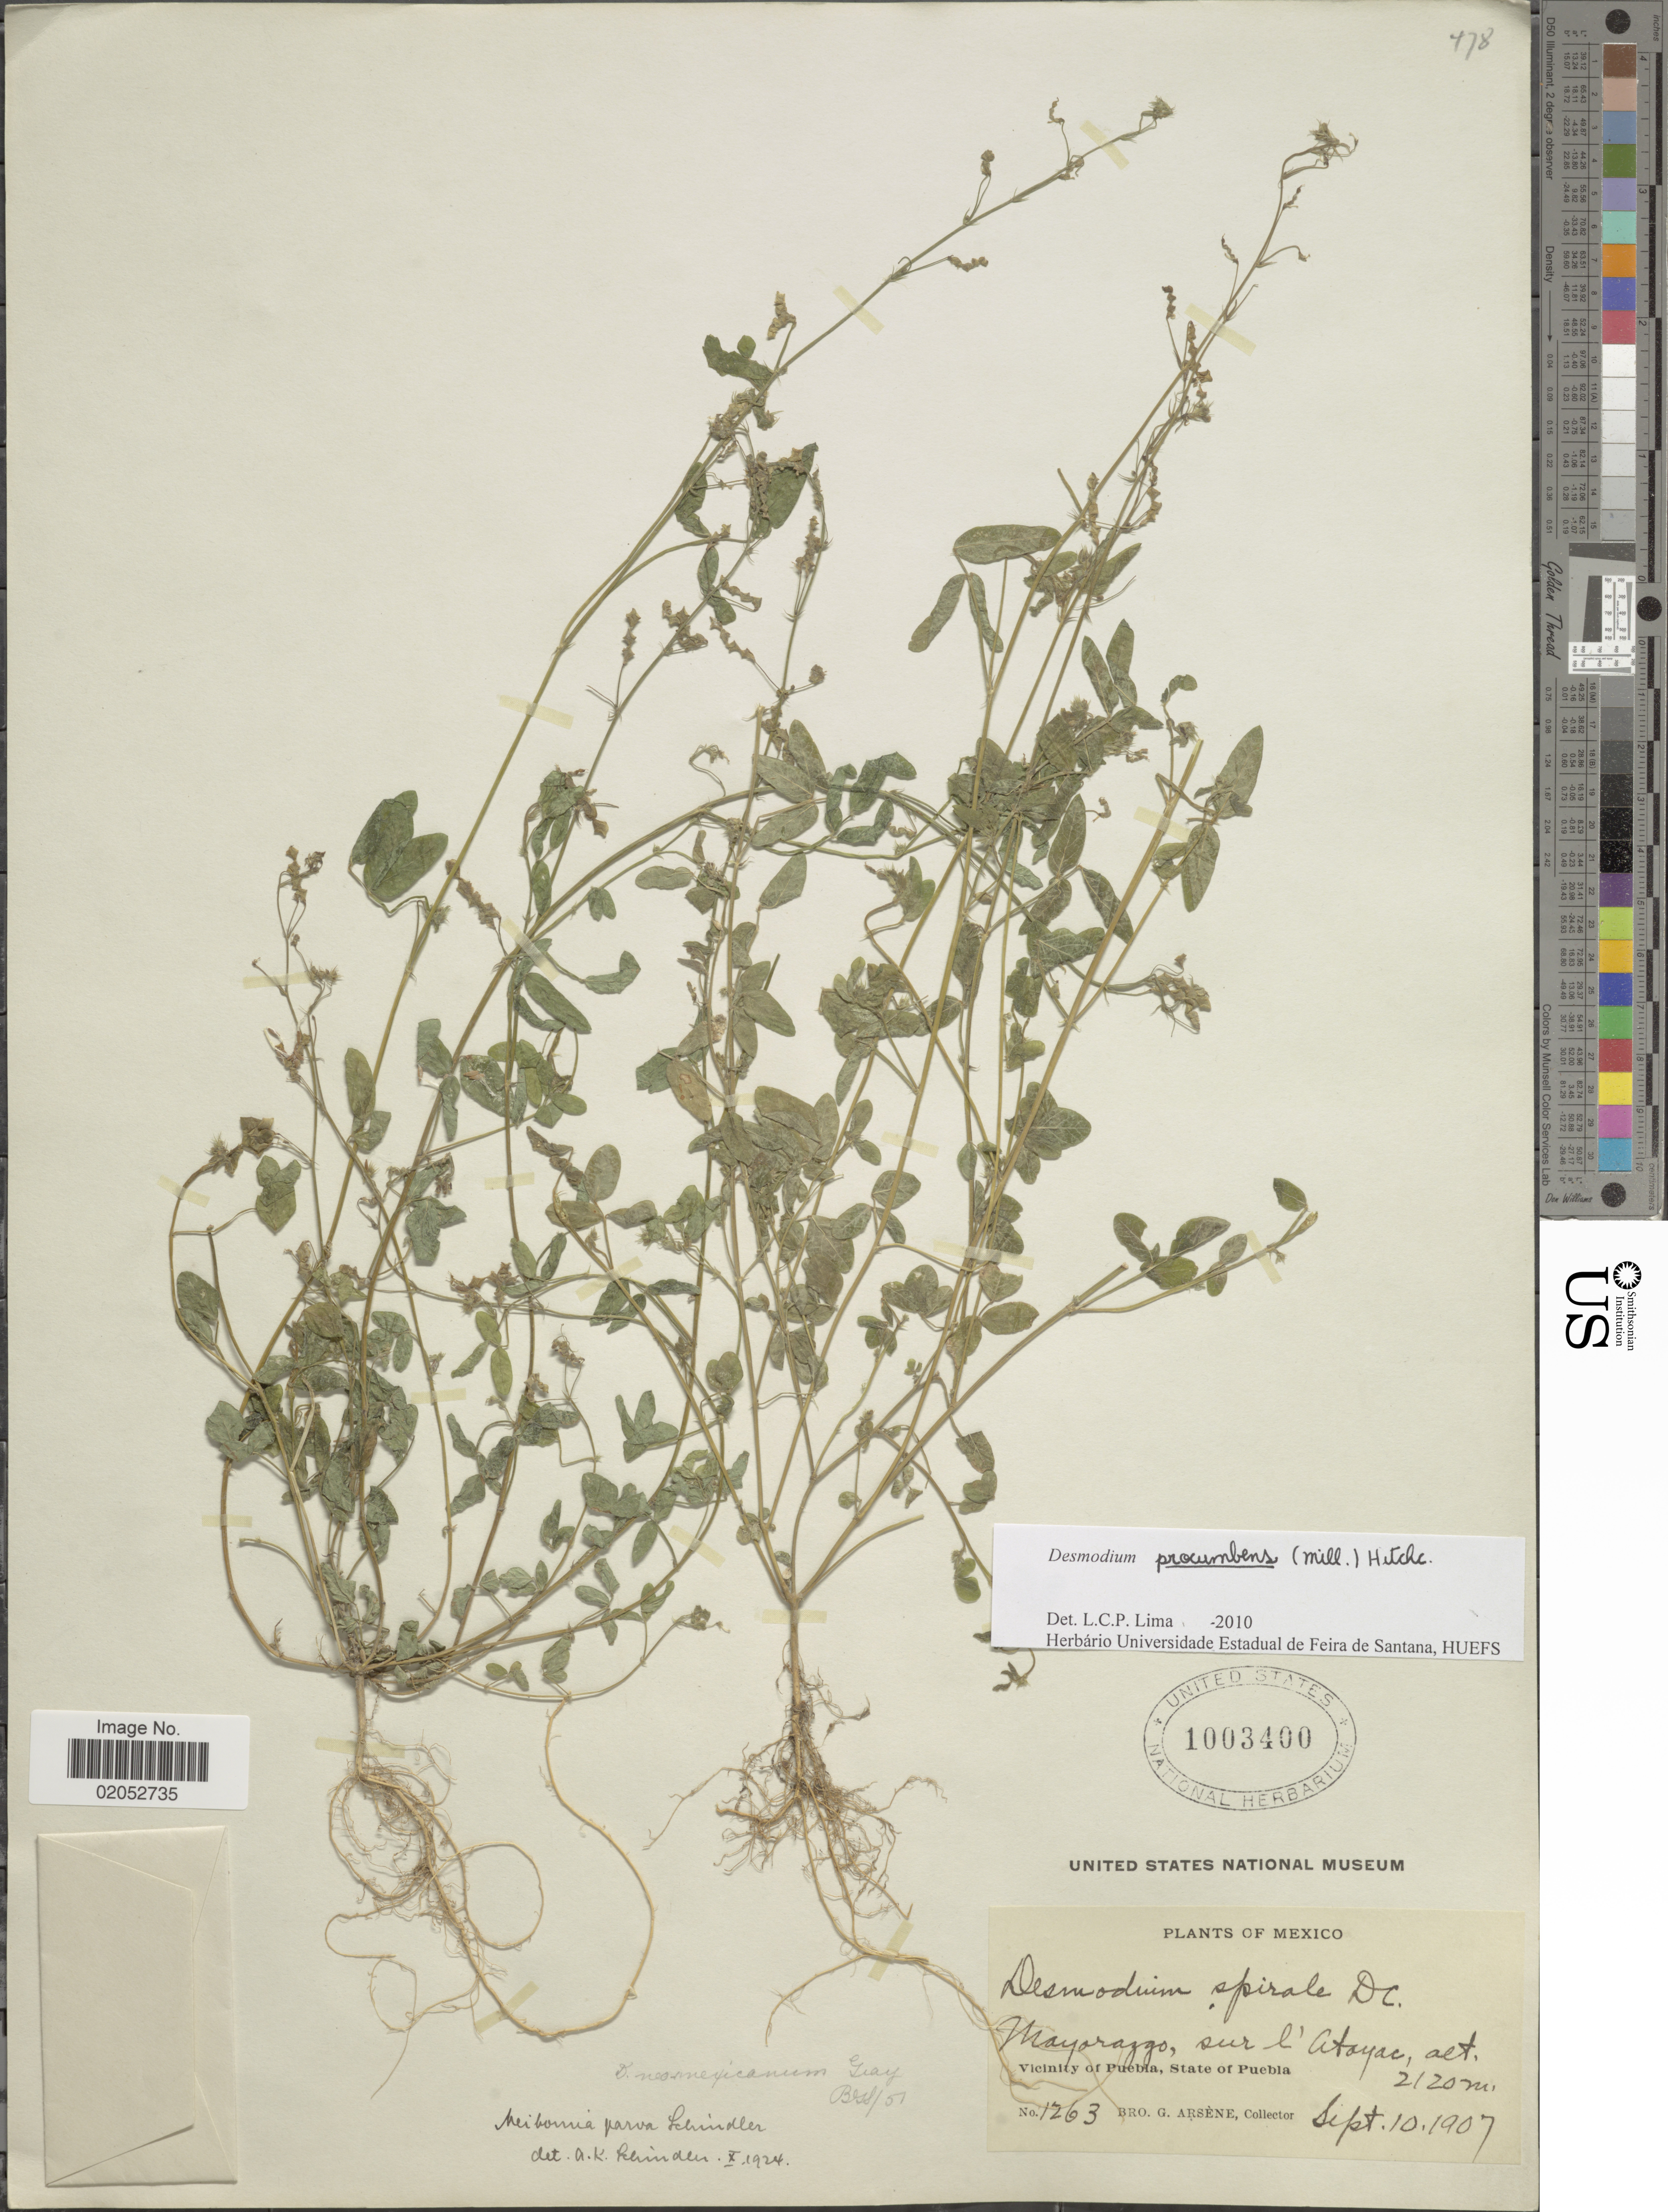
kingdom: Plantae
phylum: Tracheophyta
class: Magnoliopsida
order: Fabales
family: Fabaceae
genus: Desmodium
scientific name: Desmodium procumbens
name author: (Mill.) Hitchc.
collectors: Bro. G. Arsène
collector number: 1263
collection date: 1907-09-10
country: Mexico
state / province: Puebla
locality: Mayorazzo, sur l'Atoyac, Vicinity of Puebla, State of Puebla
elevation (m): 2120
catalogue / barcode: US 1003400